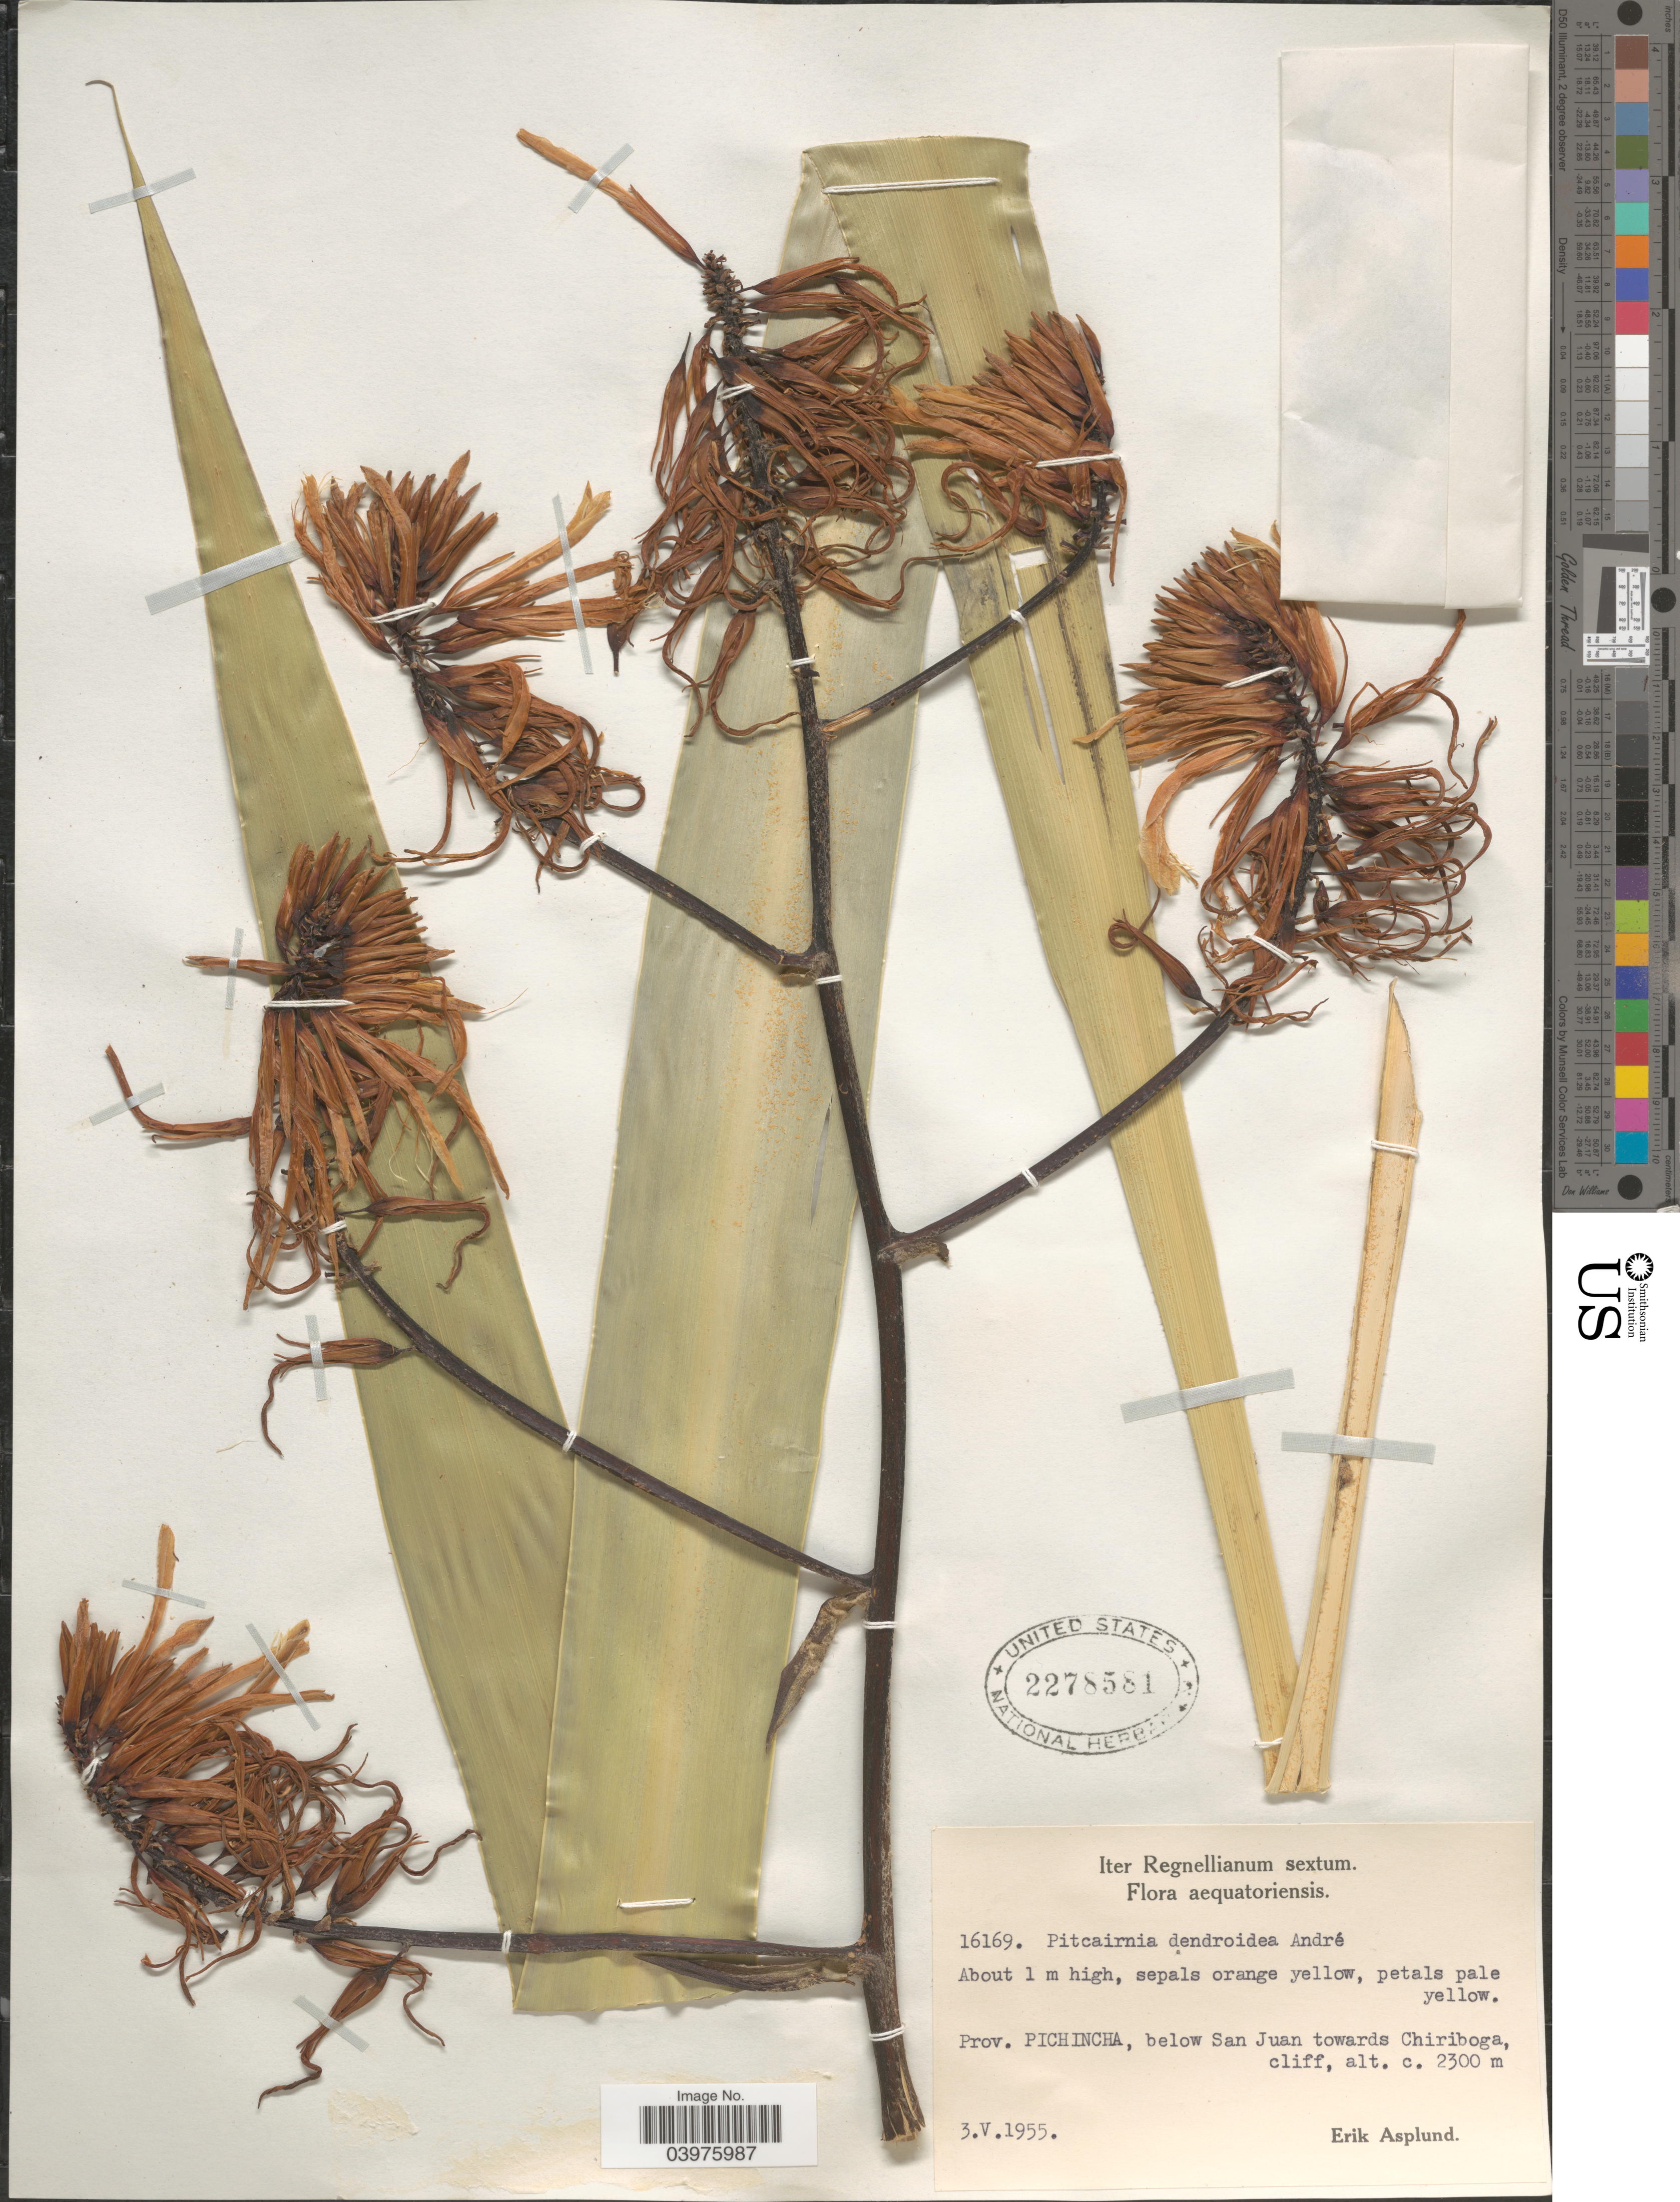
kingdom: Plantae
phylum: Tracheophyta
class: Liliopsida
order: Poales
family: Bromeliaceae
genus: Pitcairnia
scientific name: Pitcairnia dendroidea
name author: André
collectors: E. Asplund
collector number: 16169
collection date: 1955-05-03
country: Ecuador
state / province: Pichincha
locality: Below San Juan towards Chiriboga, cliff.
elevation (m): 2300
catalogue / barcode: US 2278581